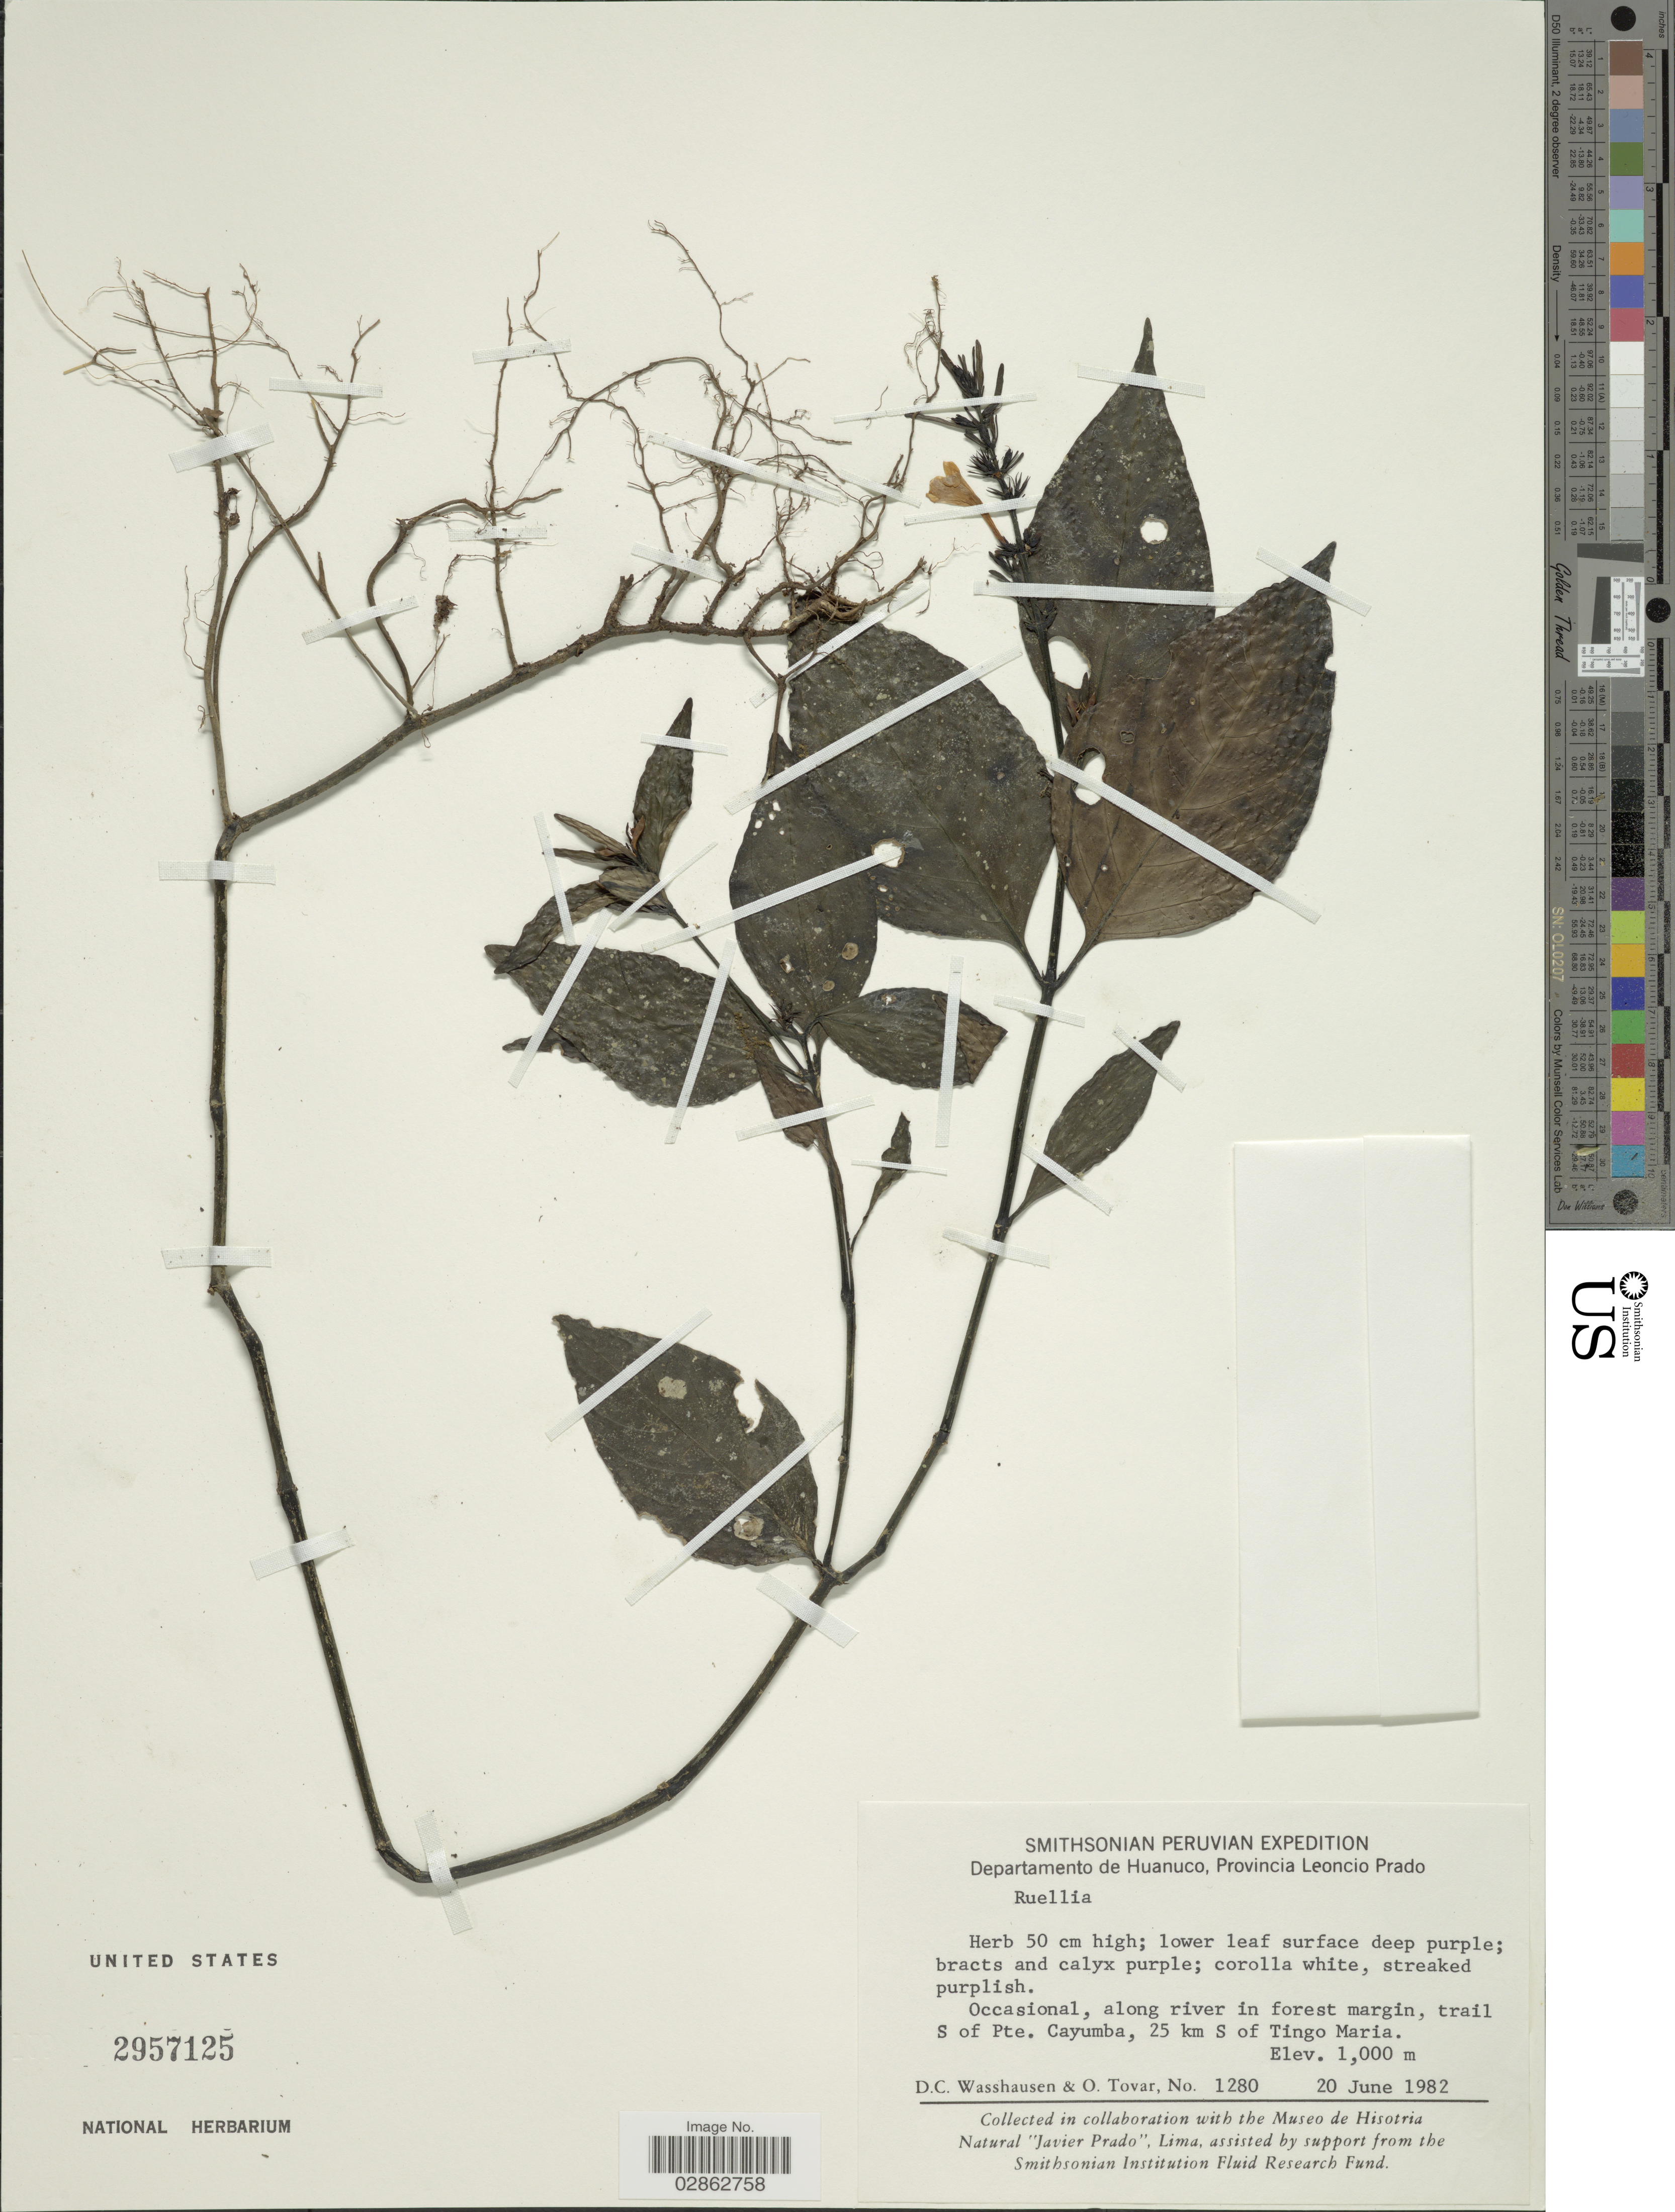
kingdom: Plantae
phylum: Tracheophyta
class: Magnoliopsida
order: Lamiales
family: Acanthaceae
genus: Ruellia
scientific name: Ruellia sp.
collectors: D. C. Wasshausen & Ó. Tovar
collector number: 1280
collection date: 1982-06-20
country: Peru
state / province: Huánuco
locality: Departamento de Huanuco, Provincia Leoncio Prado. Trail S of Pte. Cayumba, 25 km S of Tingo Maria.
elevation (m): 1000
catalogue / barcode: US 2957125